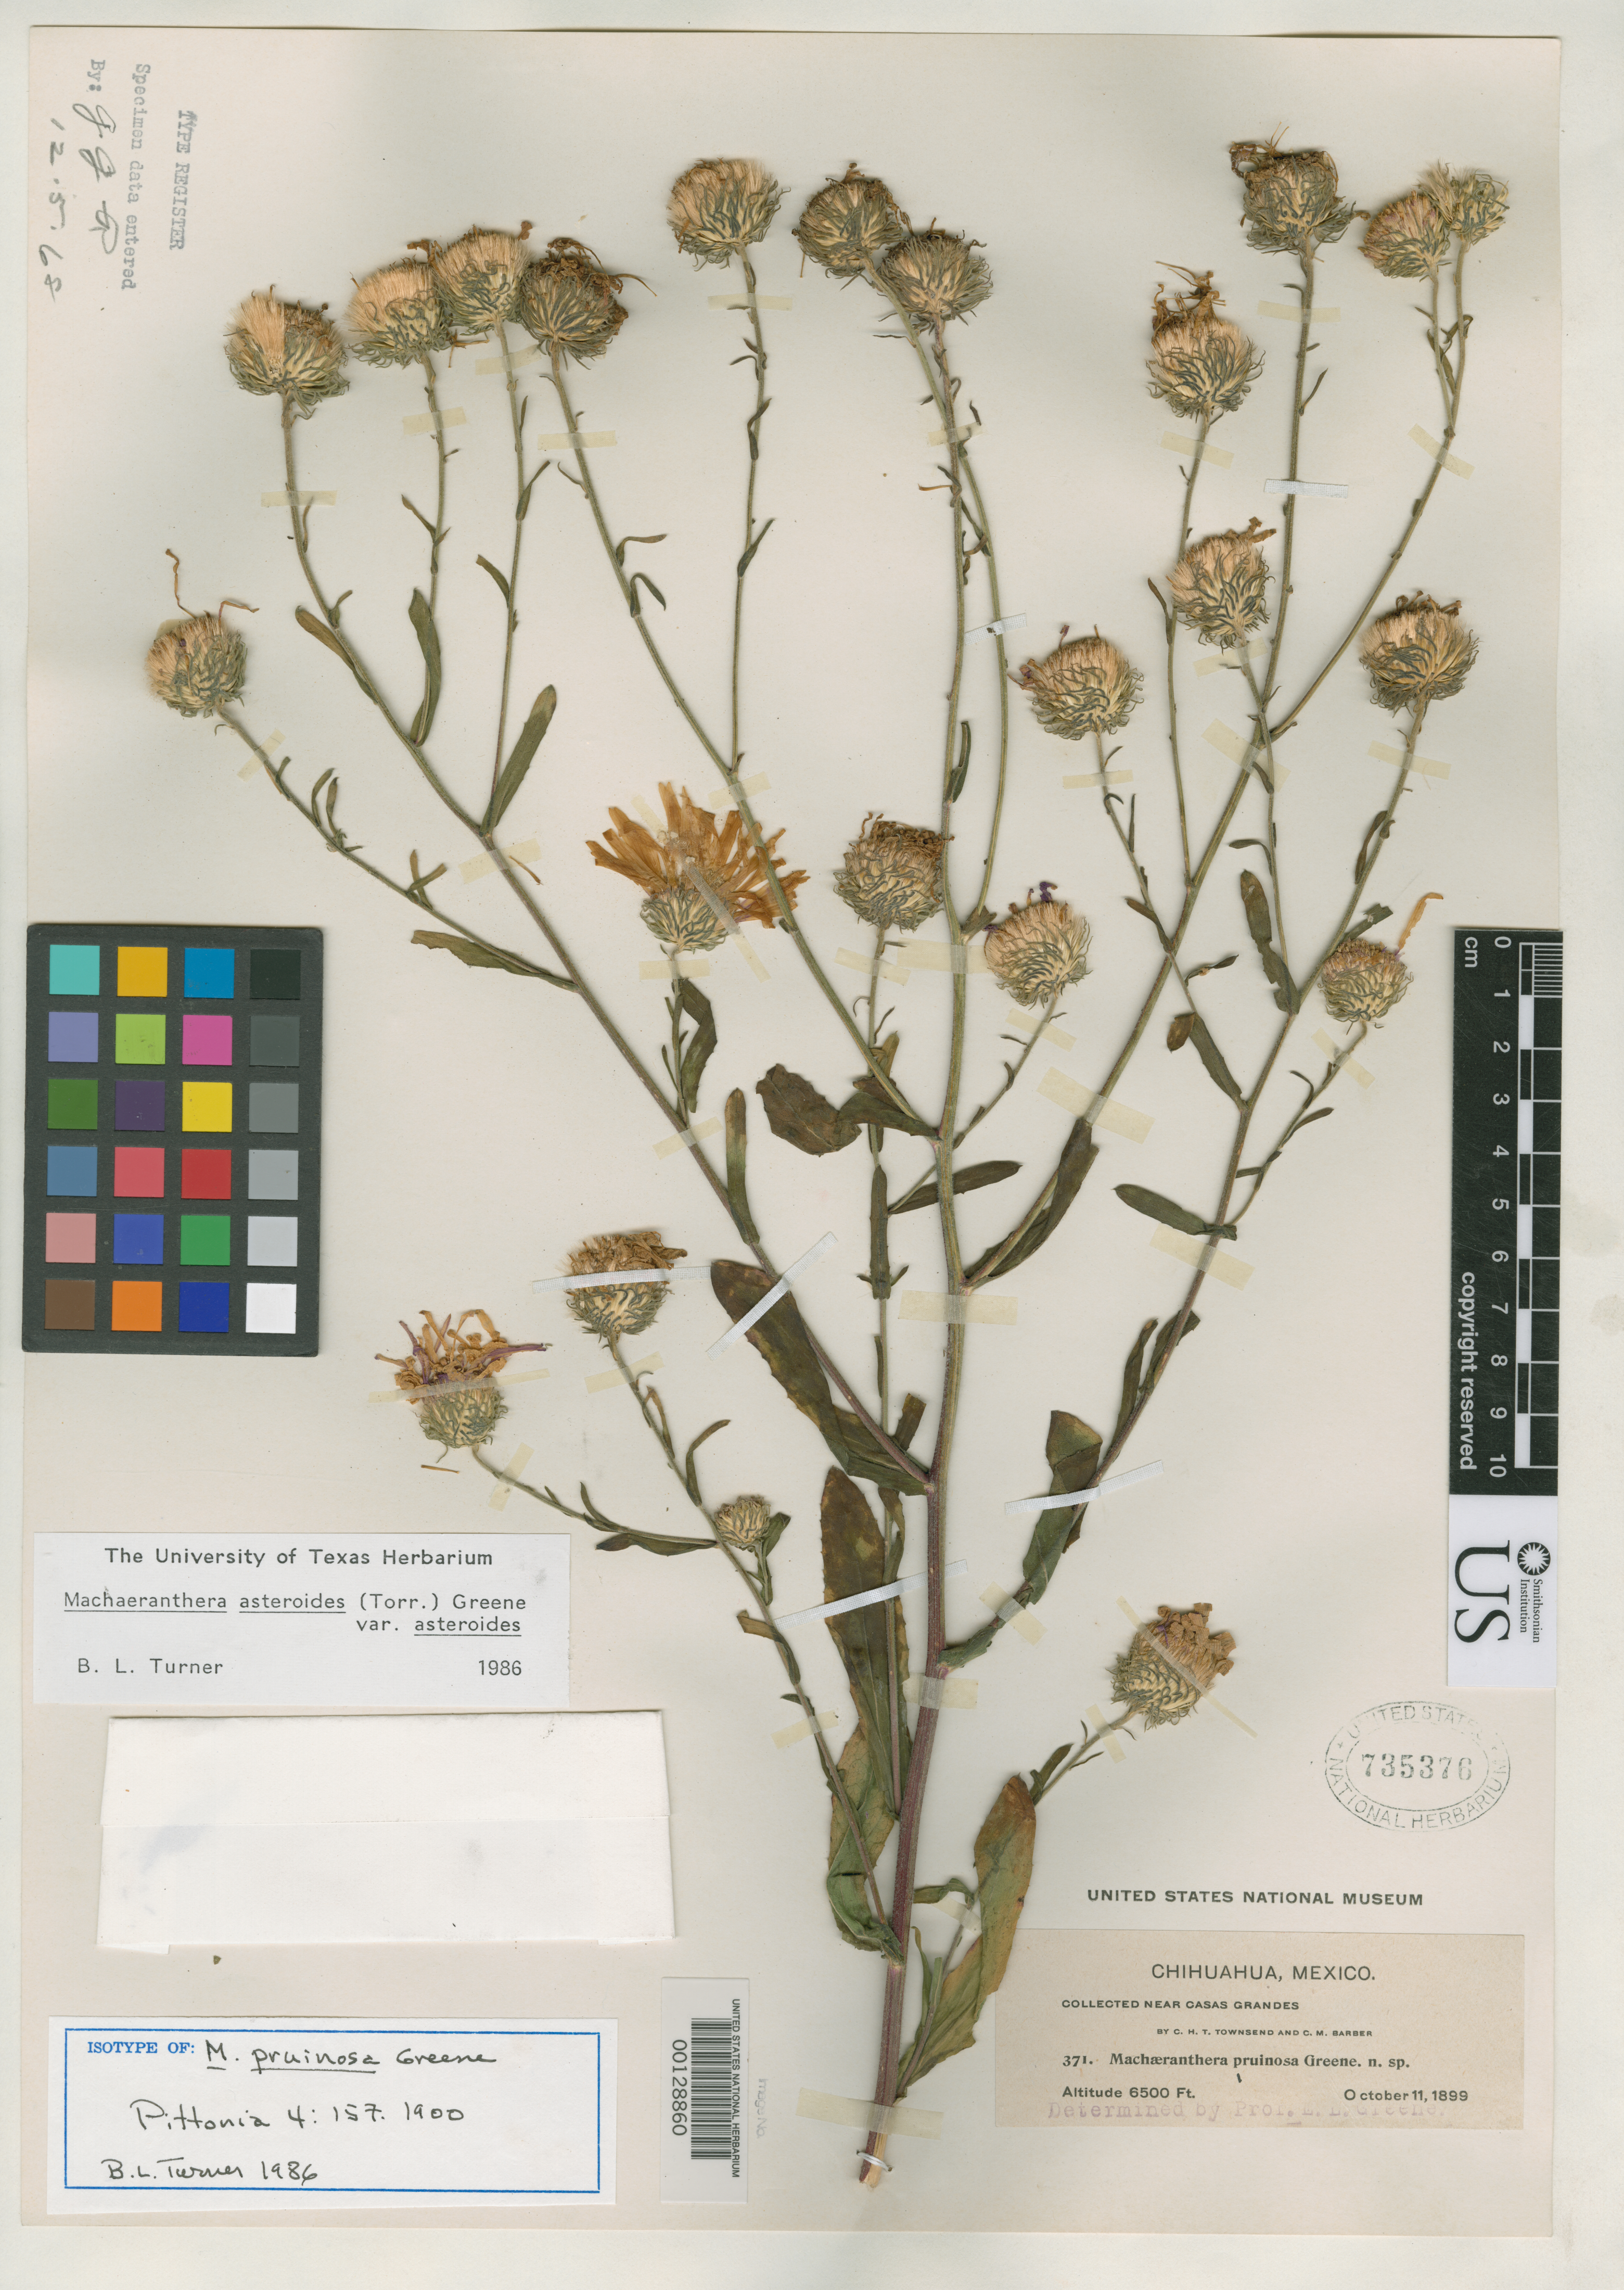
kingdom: Plantae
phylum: Tracheophyta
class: Magnoliopsida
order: Asterales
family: Asteraceae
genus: Machaeranthera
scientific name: Machaeranthera pruinosa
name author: Greene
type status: Isotype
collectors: C. H. T. Townsend & C. Barber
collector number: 371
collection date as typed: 11 Oct 1899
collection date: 1899-10-11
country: Mexico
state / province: Chihuahua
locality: Soldier's Canyon.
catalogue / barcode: US 735376